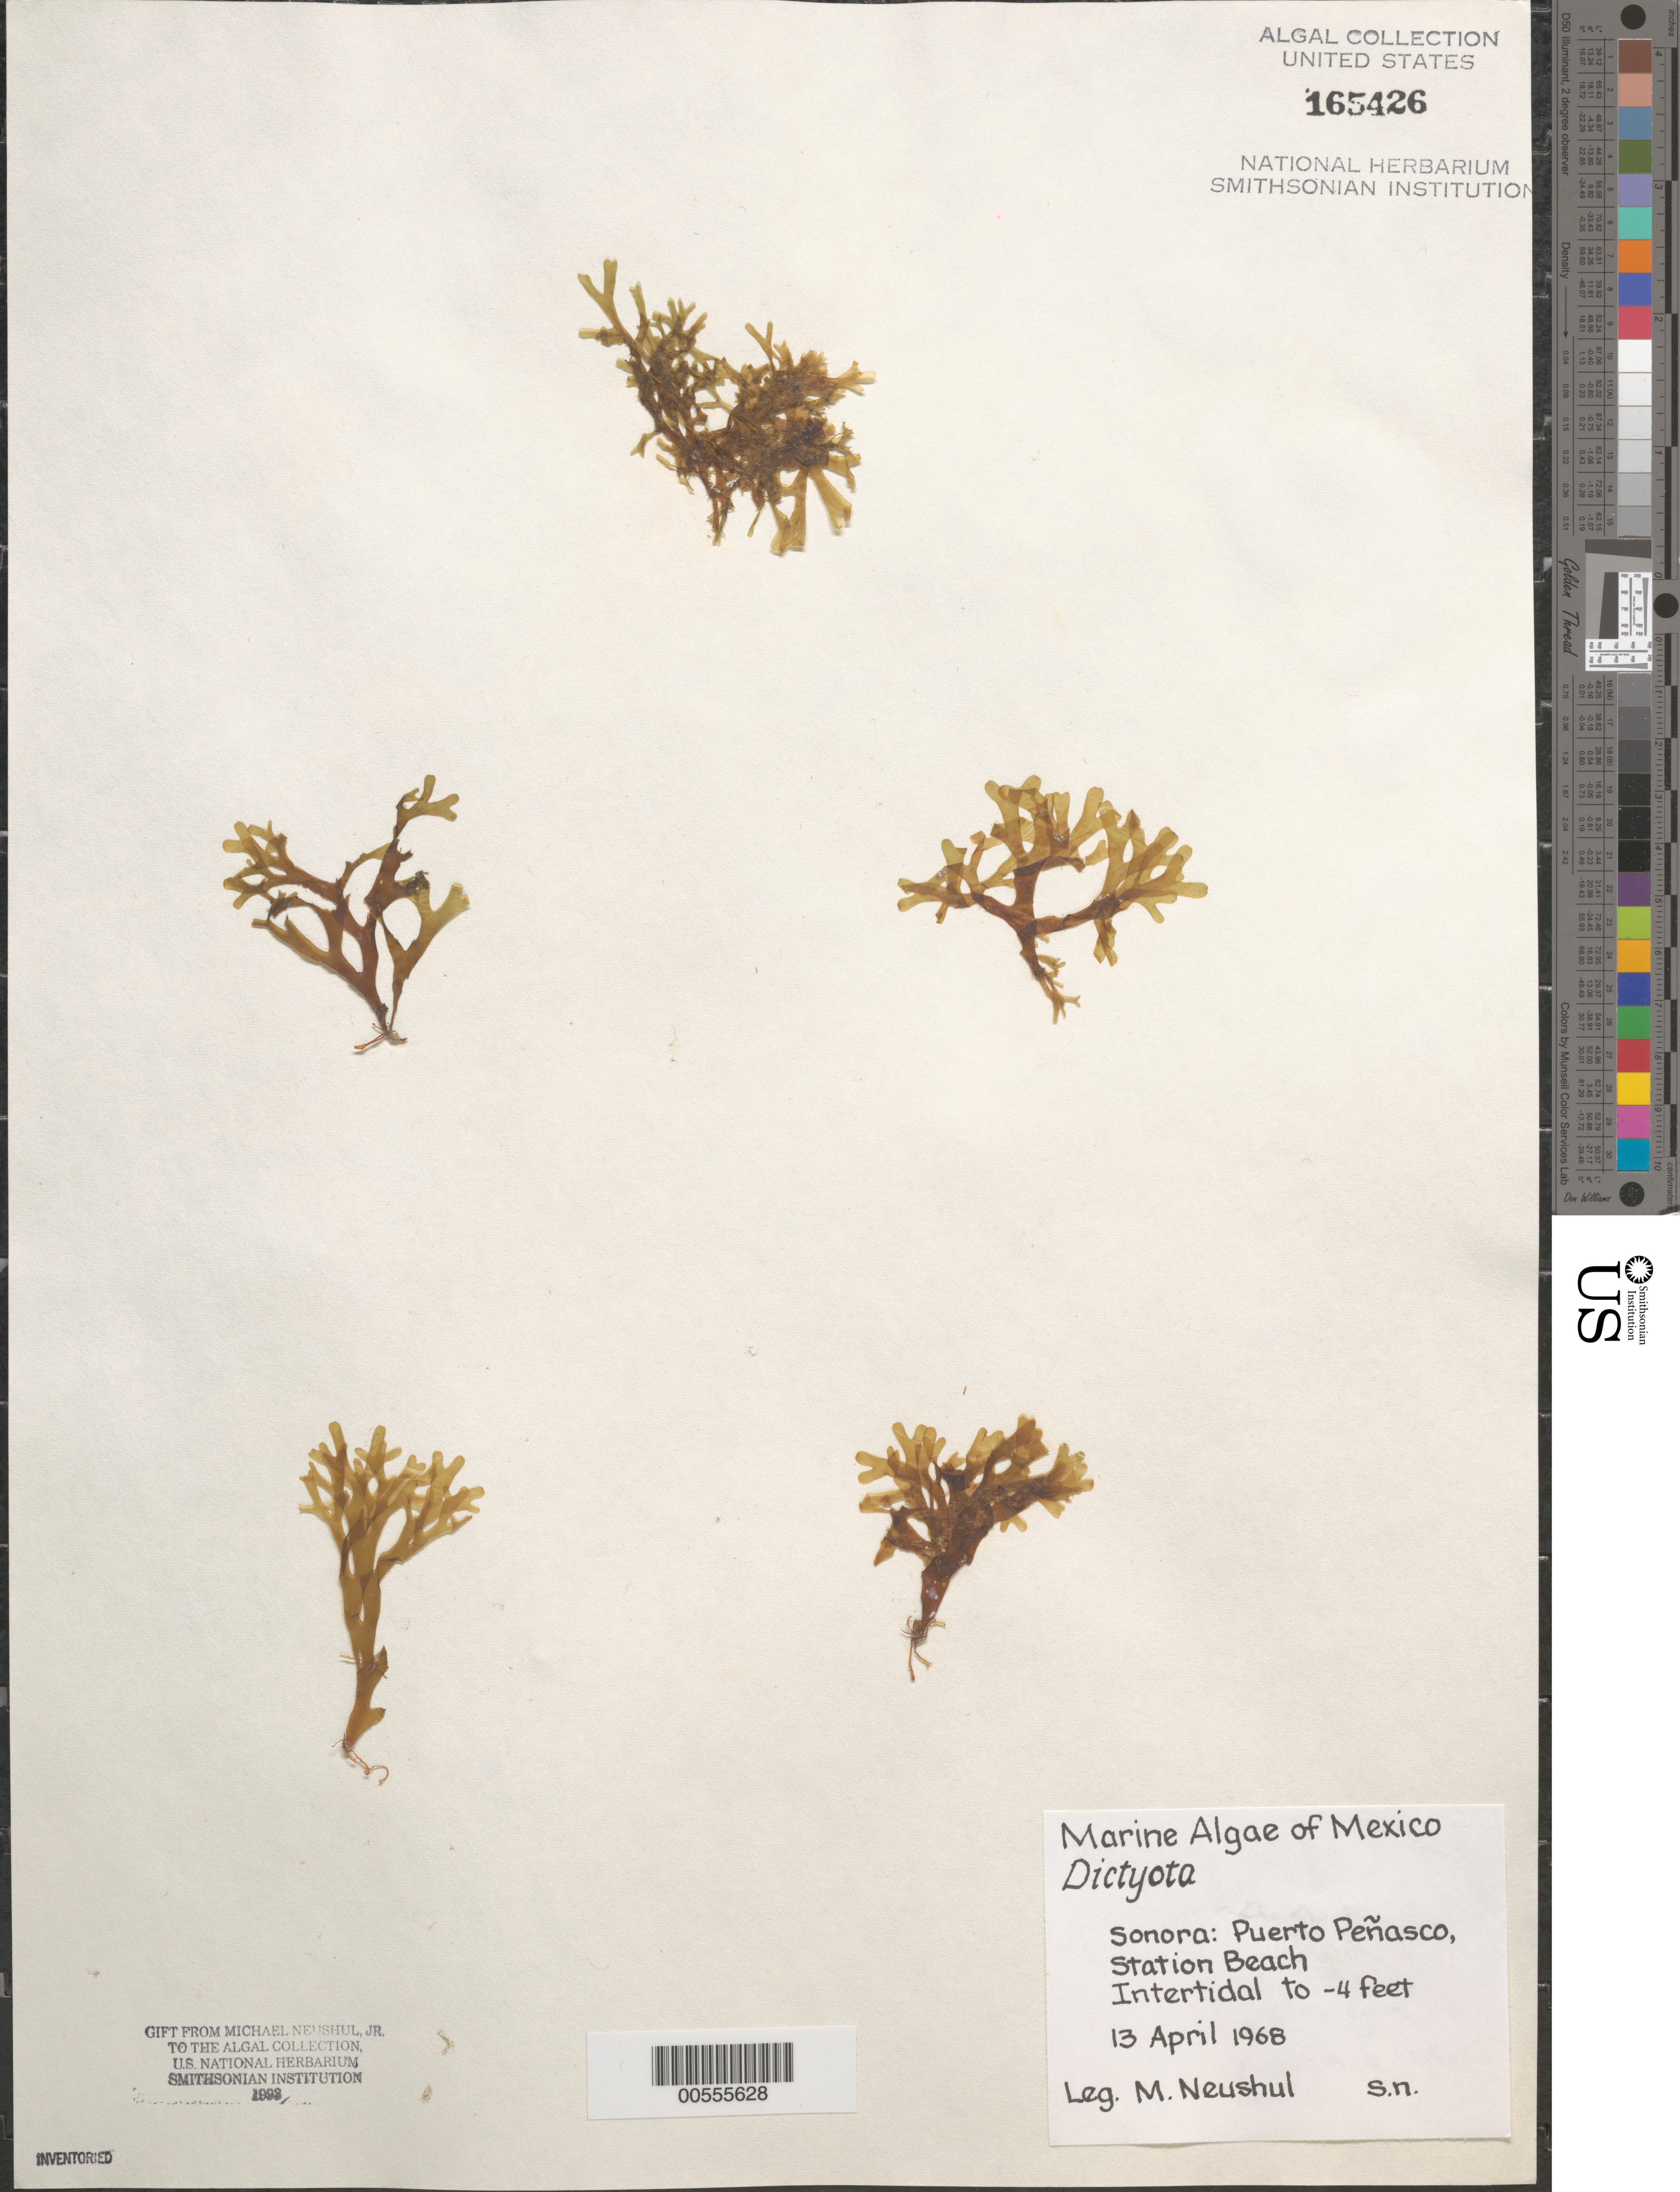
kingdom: Chromista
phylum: Ochrophyta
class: Phaeophyceae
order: Dictyotales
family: Dictyotaceae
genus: Dictyota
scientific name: Dictyota sp.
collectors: M. Neushul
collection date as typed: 13 Apr 1968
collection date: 1968-04-13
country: Mexico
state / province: Sonora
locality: Puerto Penasco, Playa Estacion (Station Beach)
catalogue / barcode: US 165426